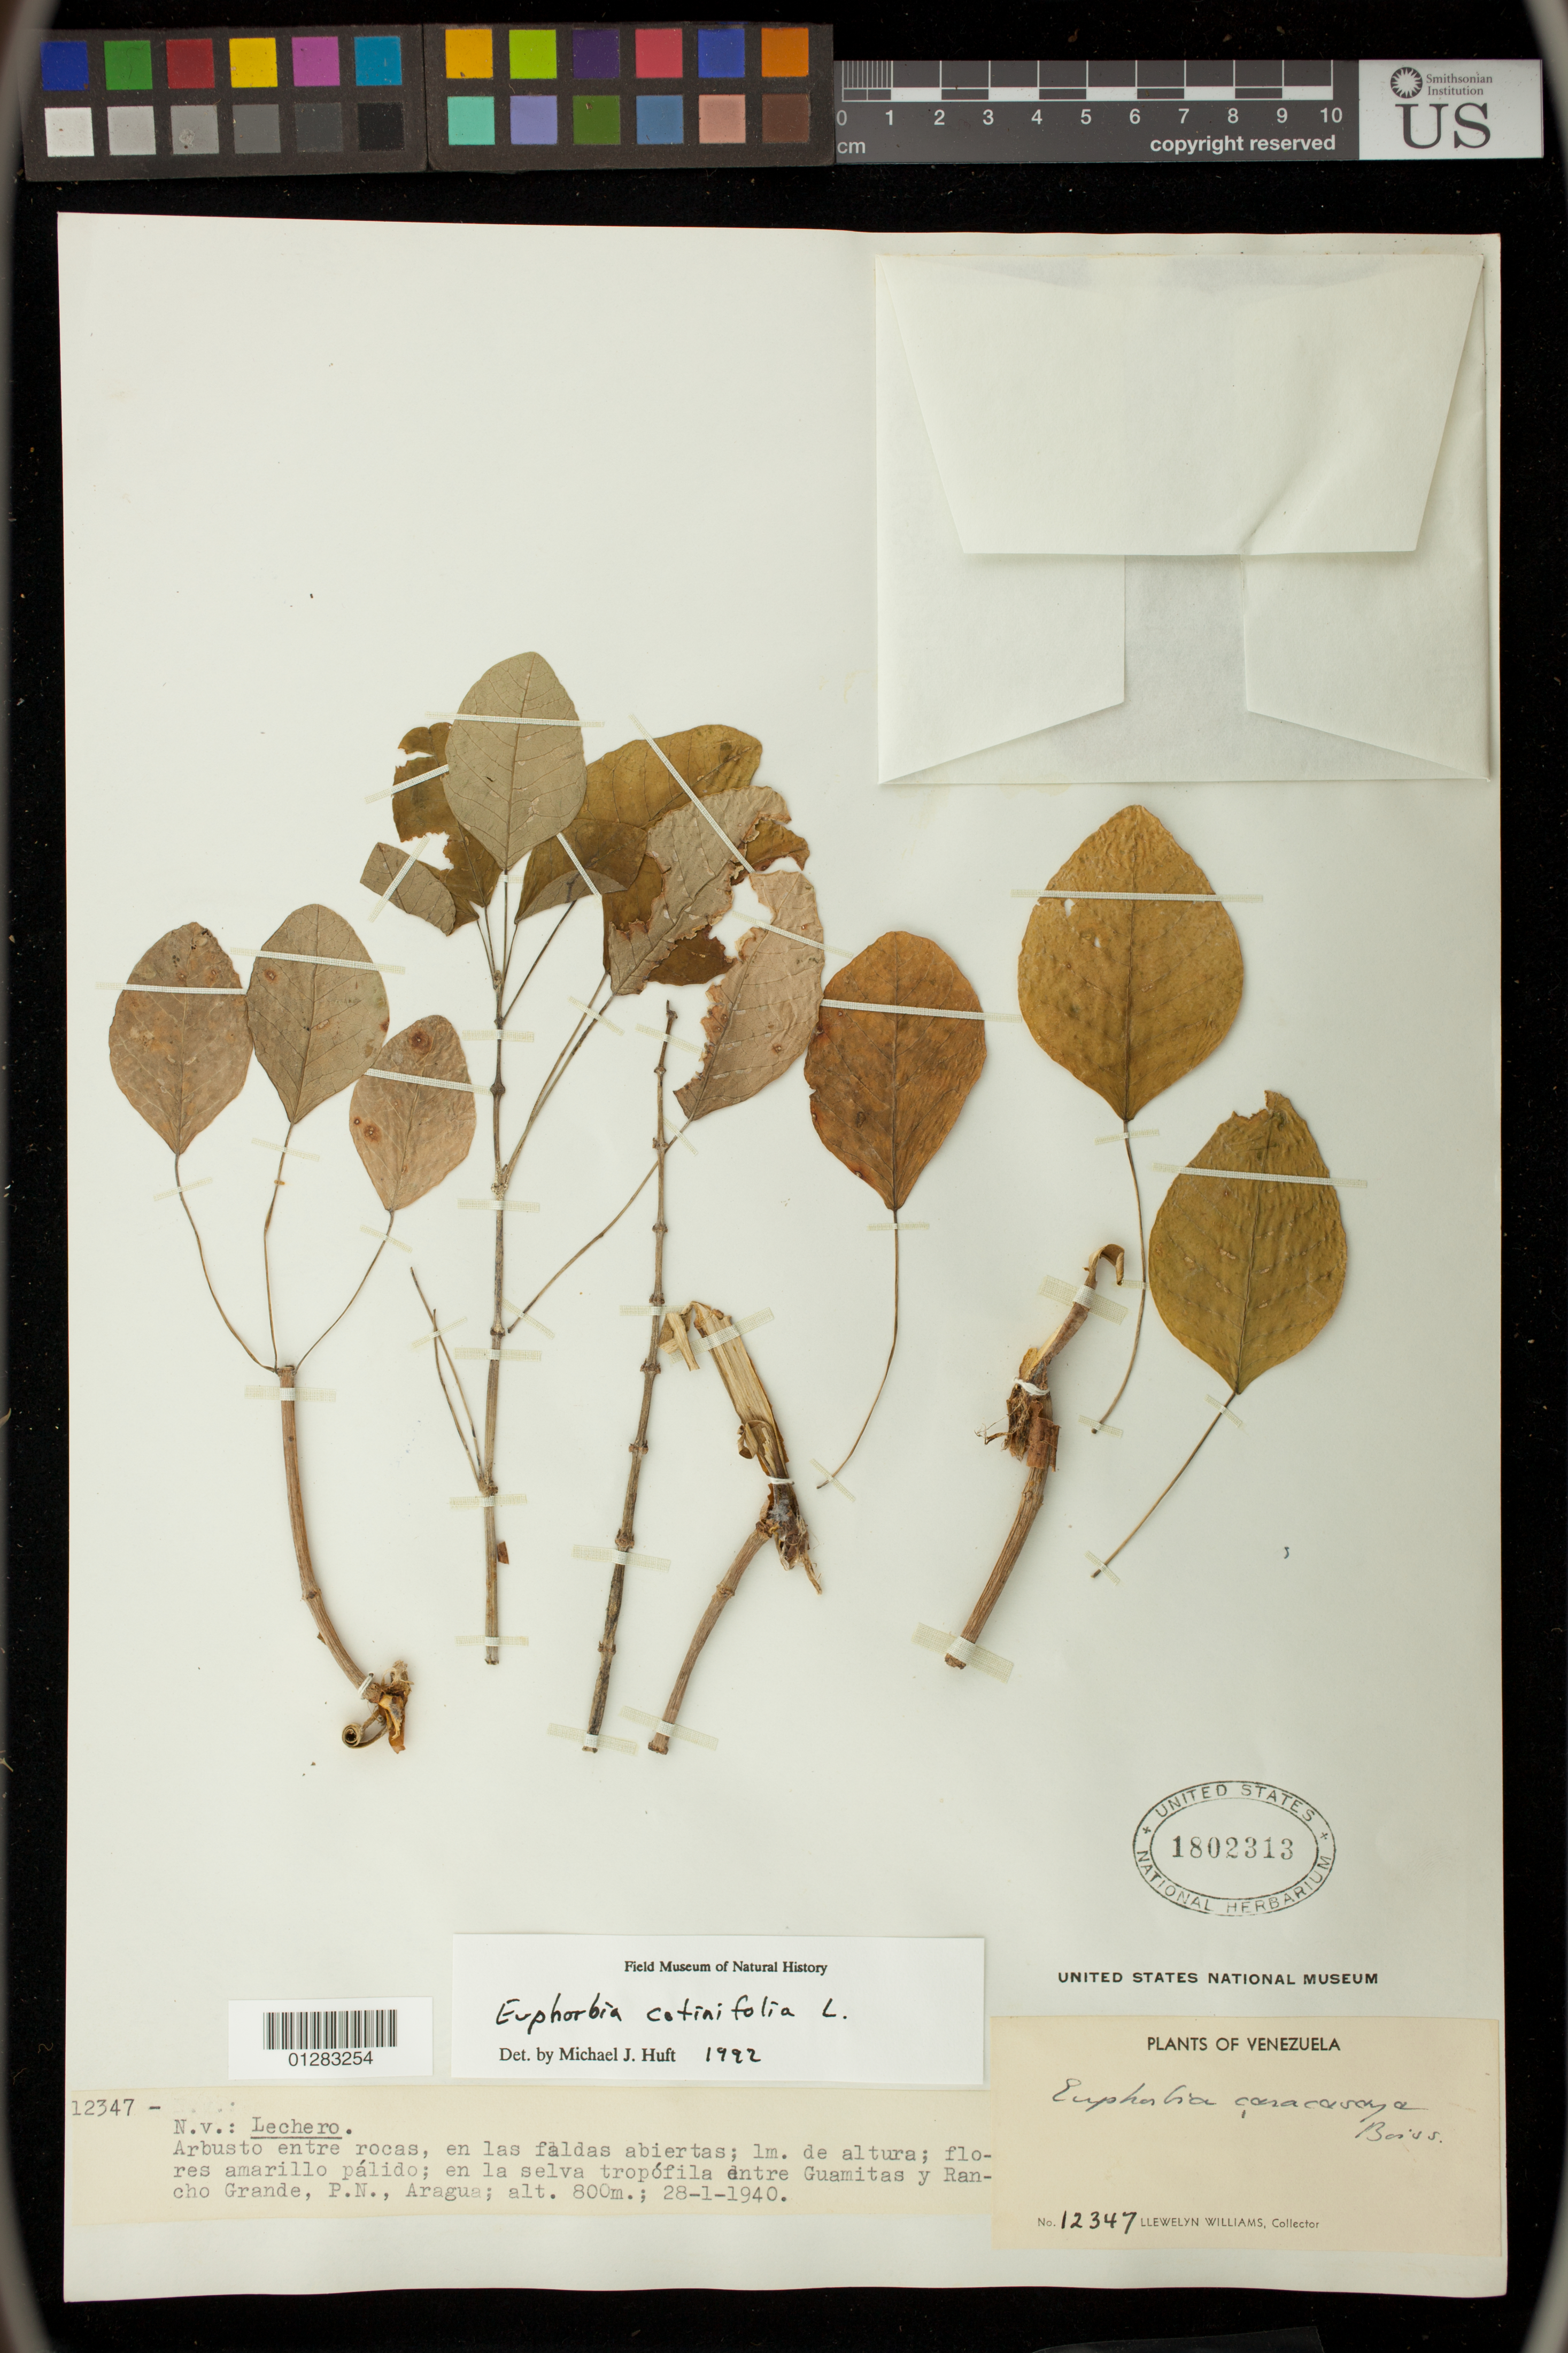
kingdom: Plantae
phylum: Tracheophyta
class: Magnoliopsida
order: Malpighiales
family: Euphorbiaceae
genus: Euphorbia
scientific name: Euphorbia cotinifolia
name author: L.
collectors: Ll. Williams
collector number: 12347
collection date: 1940-01-28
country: Venezuela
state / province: Aragua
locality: Entre Guamitas y Rancho Grande, P.N.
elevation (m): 800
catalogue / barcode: US 1802313